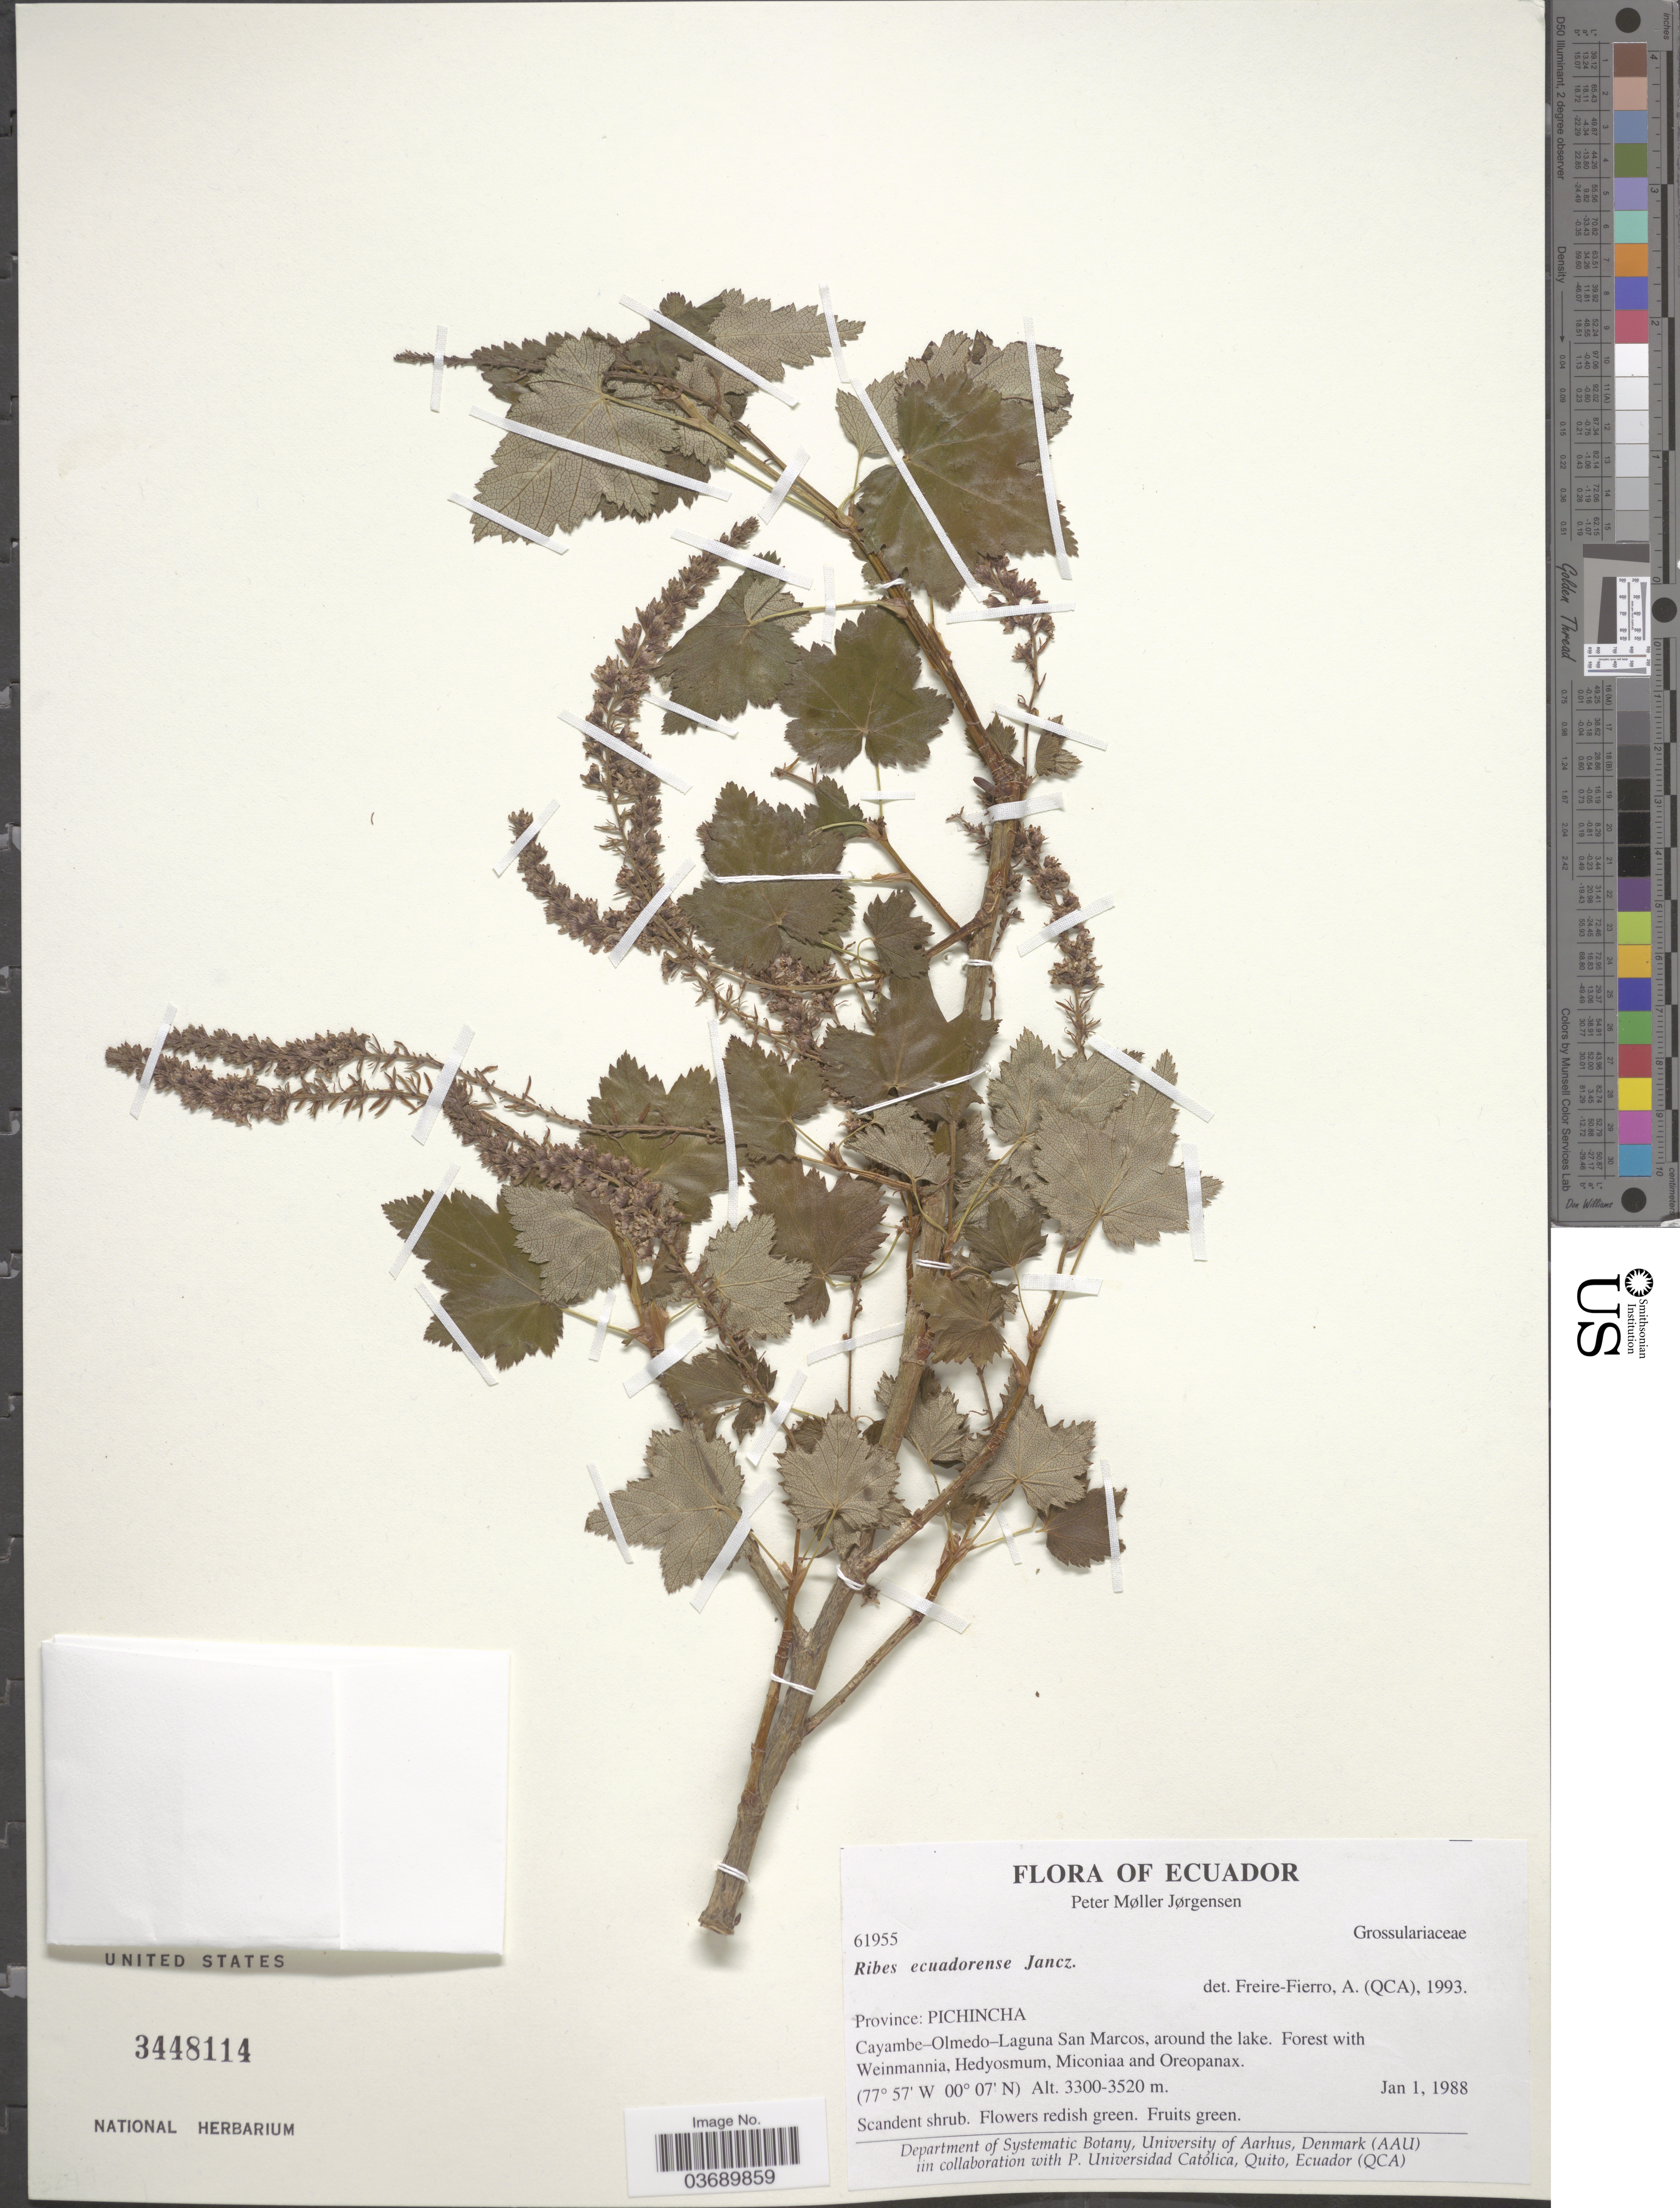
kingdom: Plantae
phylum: Tracheophyta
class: Magnoliopsida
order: Saxifragales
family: Grossulariaceae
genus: Ribes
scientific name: Ribes ecuadorense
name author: Jancz.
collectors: P. M. Jørgensen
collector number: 61955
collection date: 1988-01-01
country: Ecuador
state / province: Pichincha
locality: Cayambe-Olmedo-Laguna San Marcos, around the lake.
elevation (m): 3300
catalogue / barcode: US 3448114